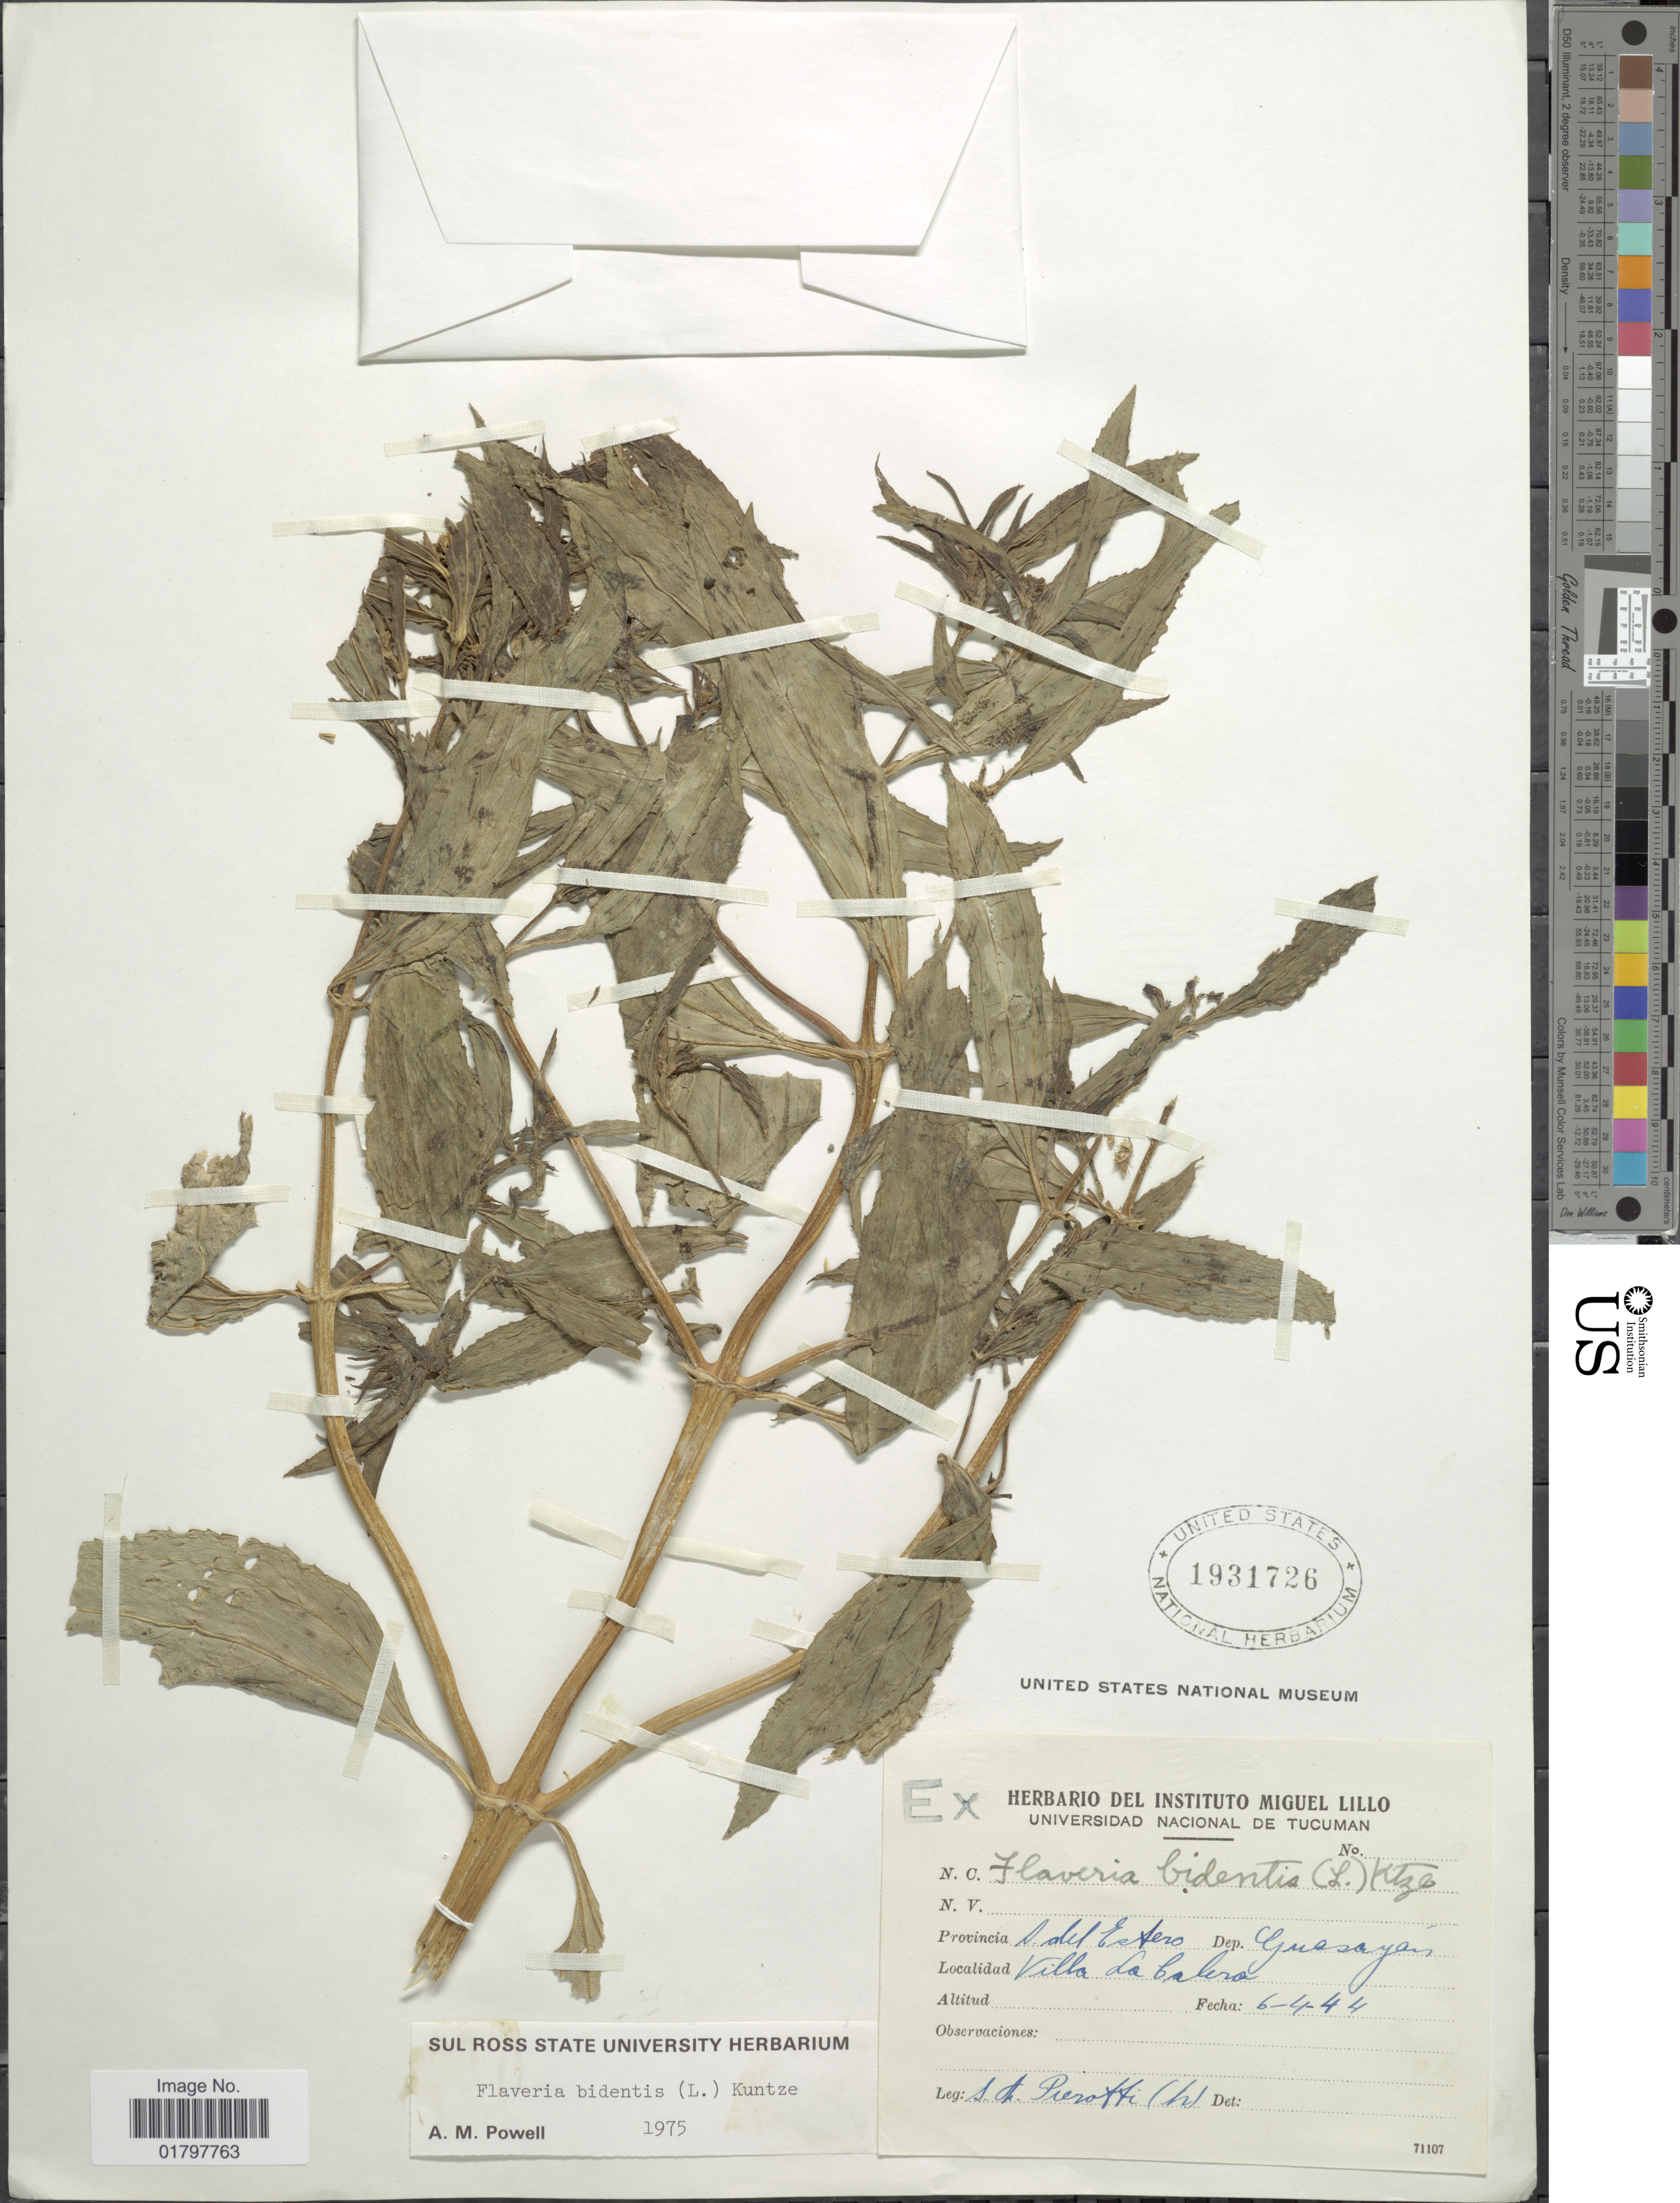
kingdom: Plantae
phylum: Tracheophyta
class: Magnoliopsida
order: Asterales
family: Asteraceae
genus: Flaveria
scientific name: Flaveria bidentis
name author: (L.) Kuntze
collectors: S. A. Pierotti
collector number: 12*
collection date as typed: Transcribed d/m/y: 6/4/44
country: Argentina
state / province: Santiago del Estero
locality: Provincia S. del. Estero. Dep. Guasayas, Villa La Calera.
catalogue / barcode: US 1931726